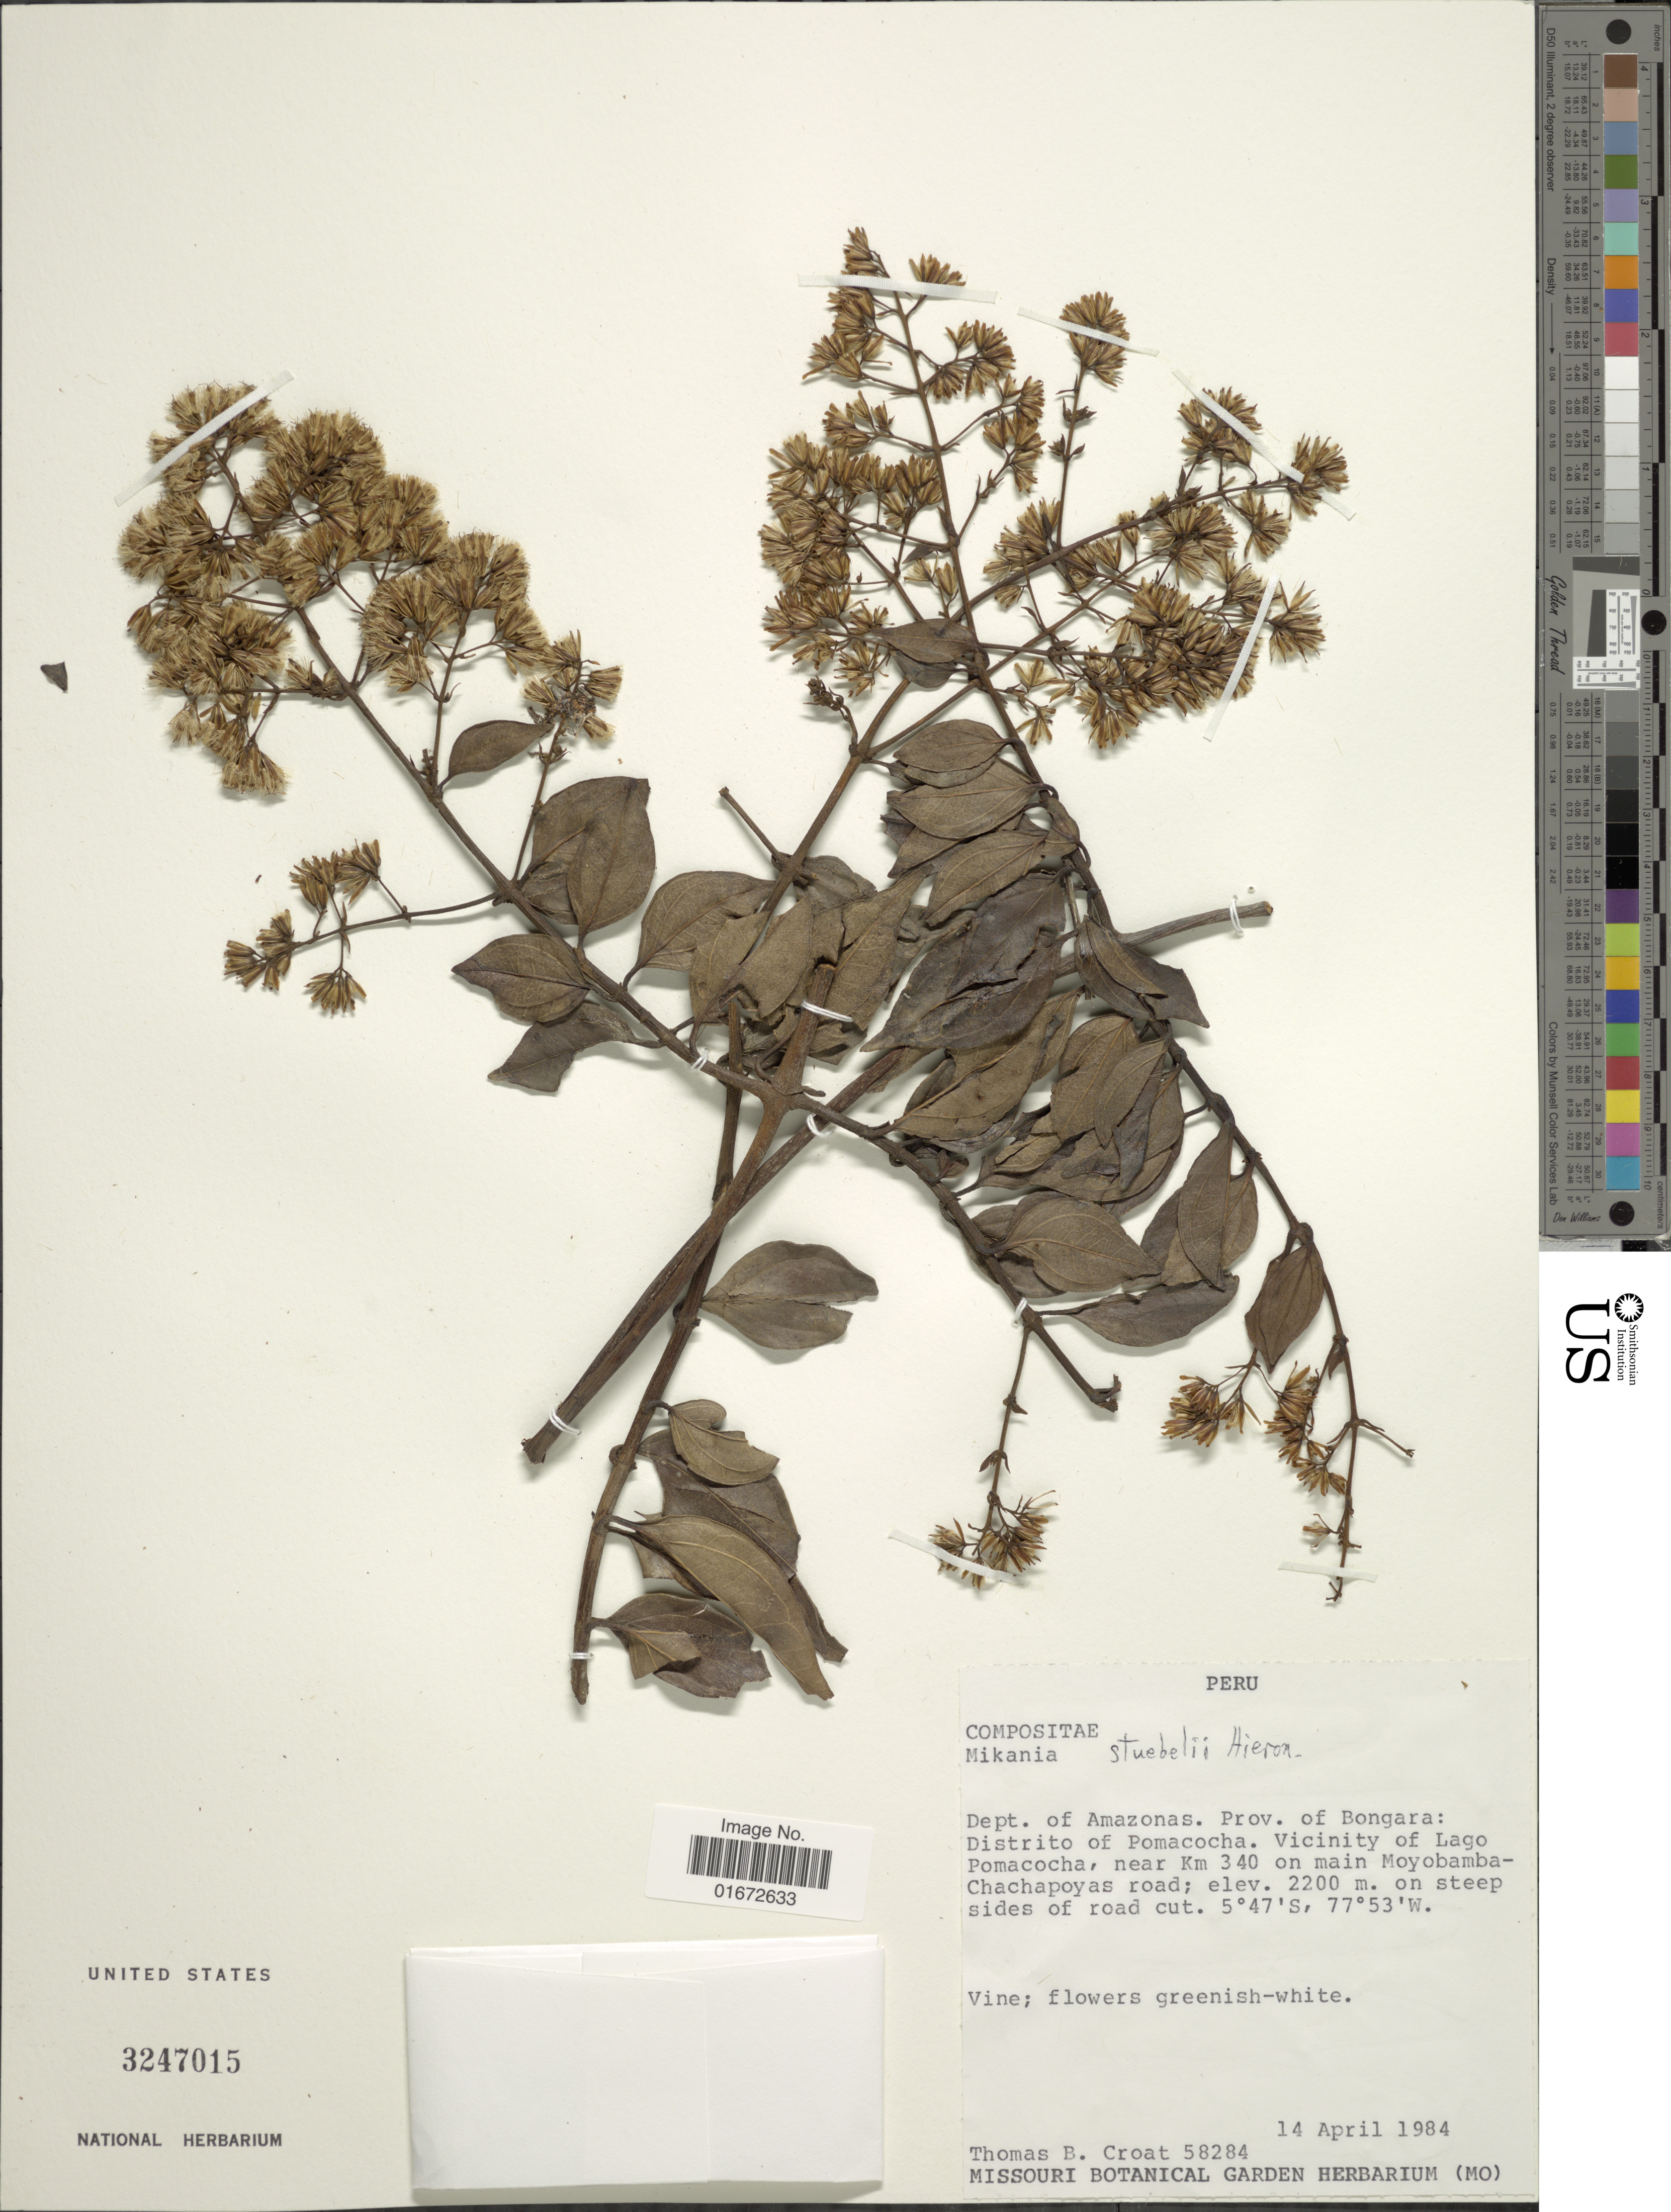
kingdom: Plantae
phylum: Tracheophyta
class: Magnoliopsida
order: Asterales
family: Asteraceae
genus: Mikania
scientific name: Mikania stuebelii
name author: Hieron.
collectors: T. B. Croat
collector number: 58284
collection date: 1984-04-14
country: Peru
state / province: Amazonas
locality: Dept. of Amazonas. Prov. of Bongara: Distrito of Pomacocha. Vicinity of Lago Pomacocha, near Km 340 on main Moyobamba-Chachapoyas road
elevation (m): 2200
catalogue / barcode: US 3247015